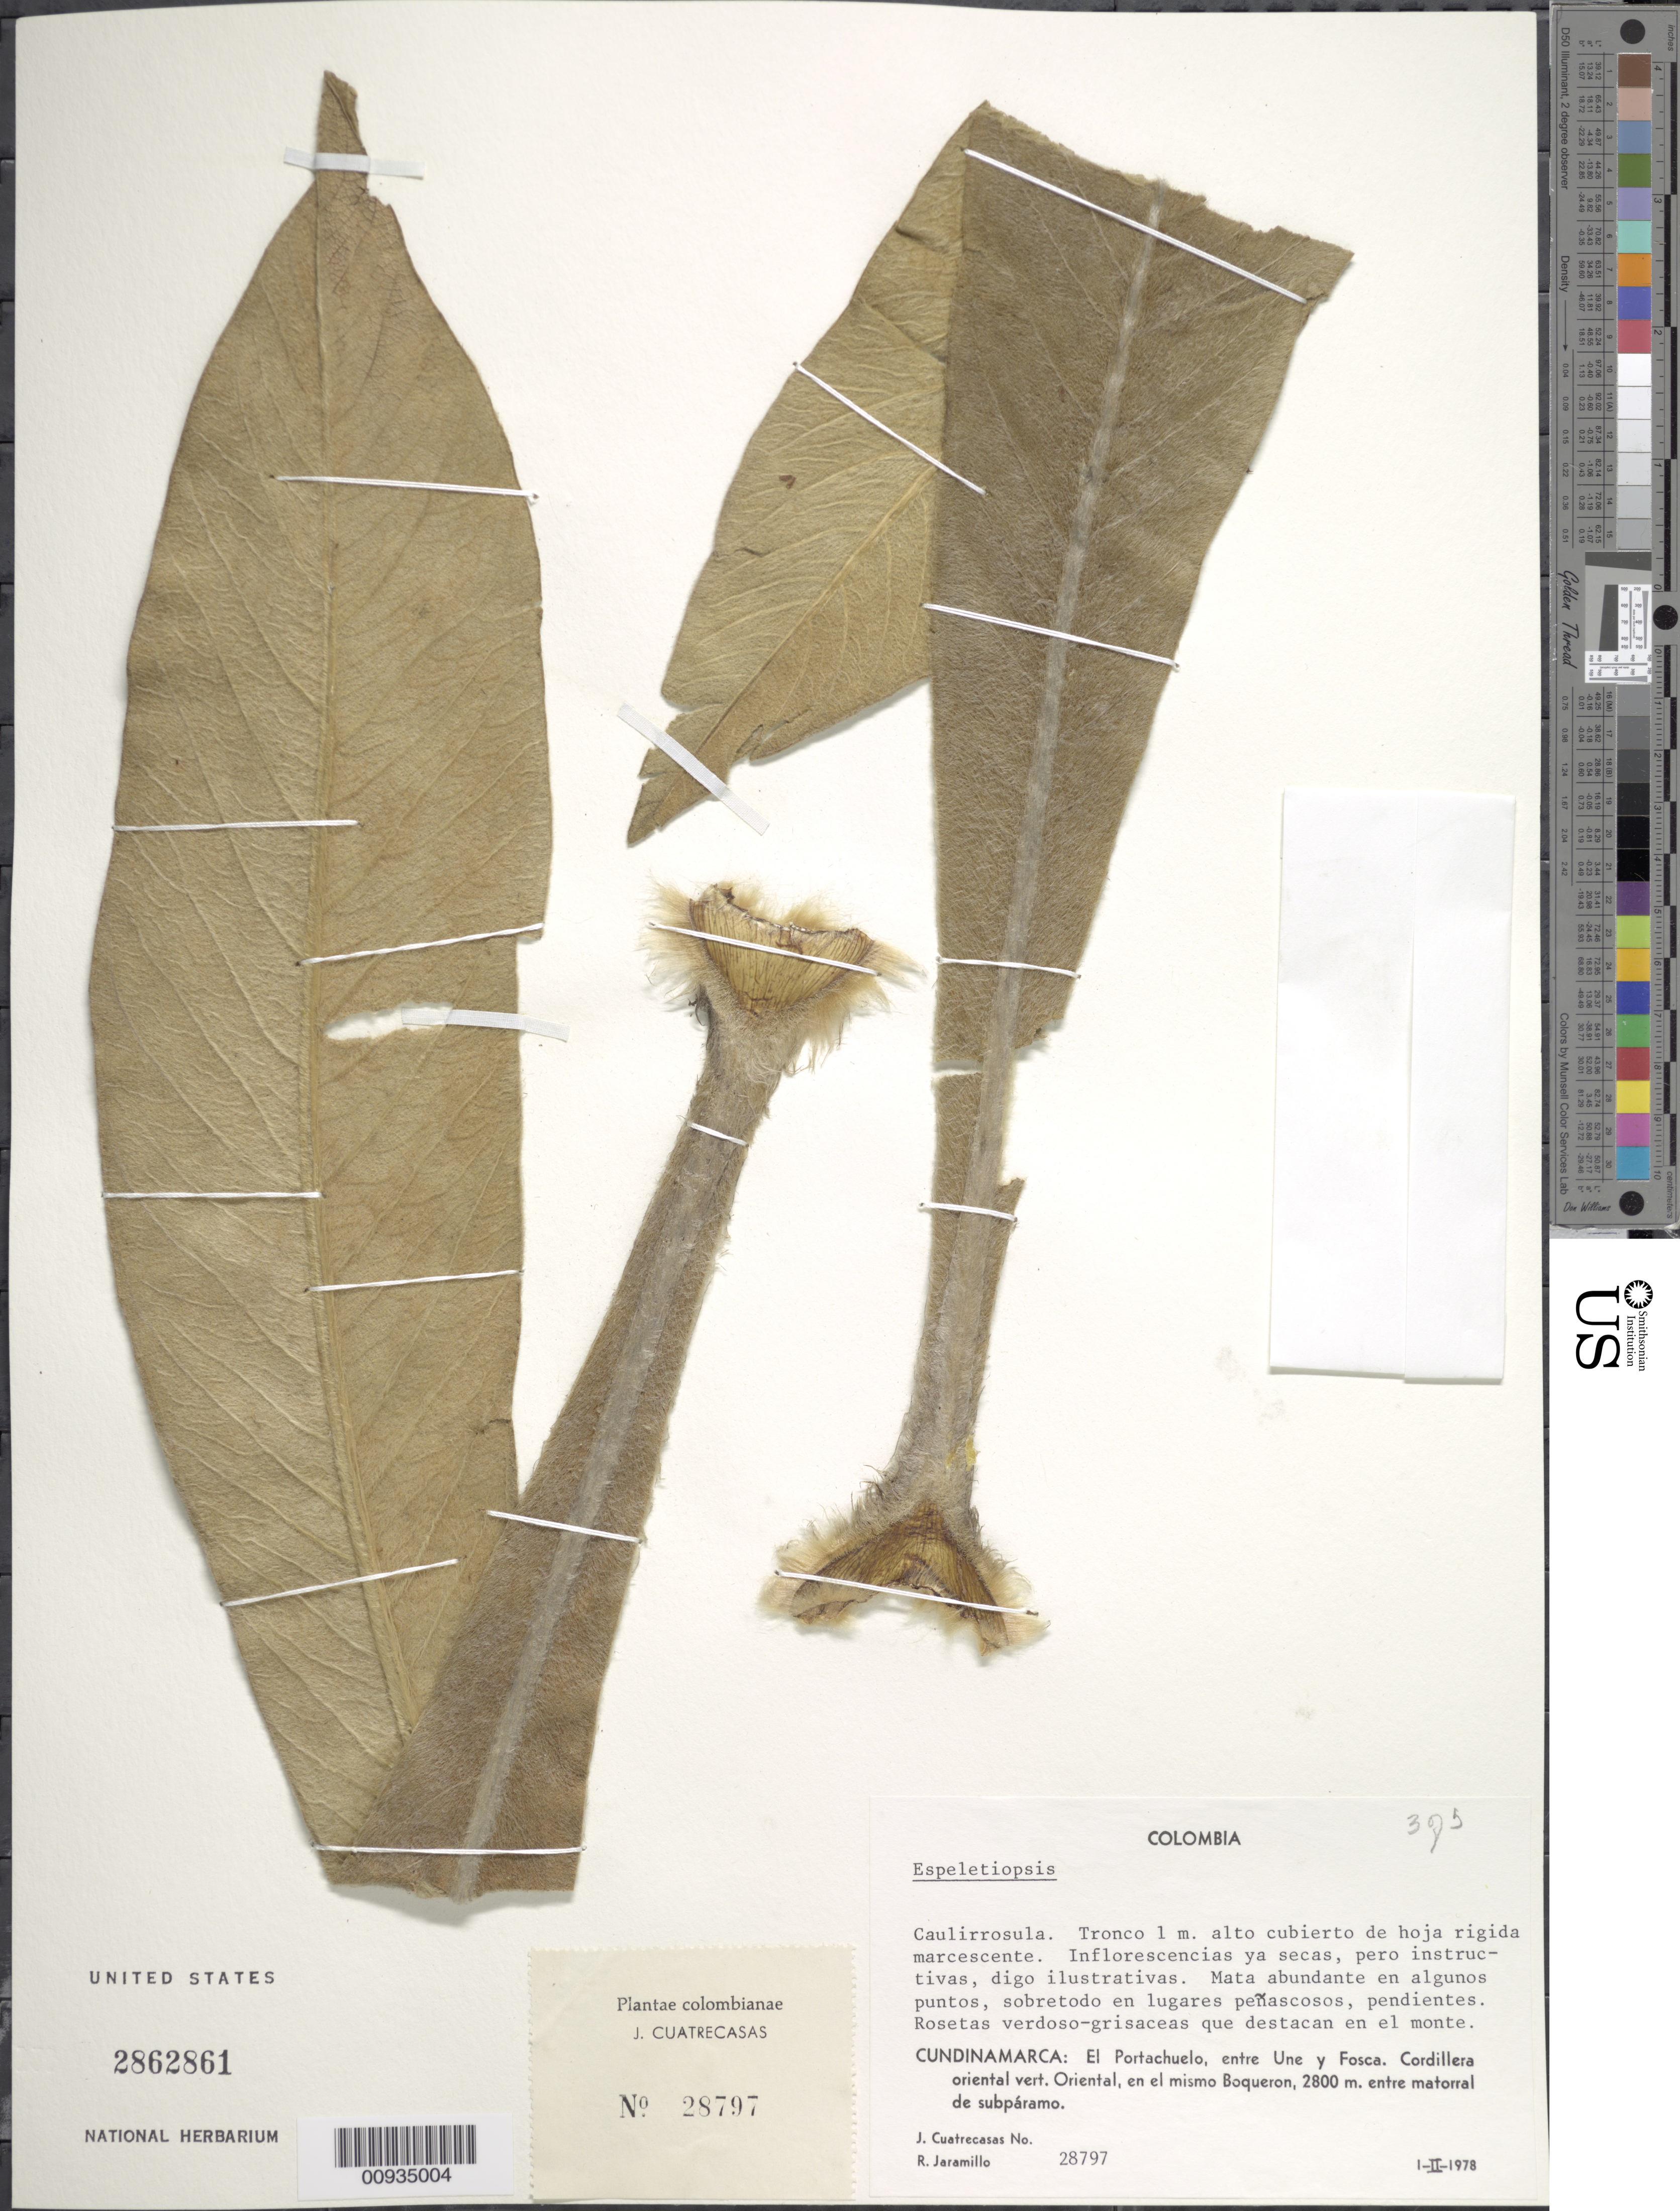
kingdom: Plantae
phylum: Tracheophyta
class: Magnoliopsida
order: Asterales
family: Asteraceae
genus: Espeletiopsis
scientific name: Espeletiopsis sp.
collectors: J. Cuatrecasas & R. Jaramillo M.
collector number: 28797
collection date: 1978-02-01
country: Colombia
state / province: Cundinamarca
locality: El Portachuelo, entre Une y Fosca, Cordillera Oriental vert. Oriental, en el mismo Boqueron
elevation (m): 2800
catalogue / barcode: US 2862861